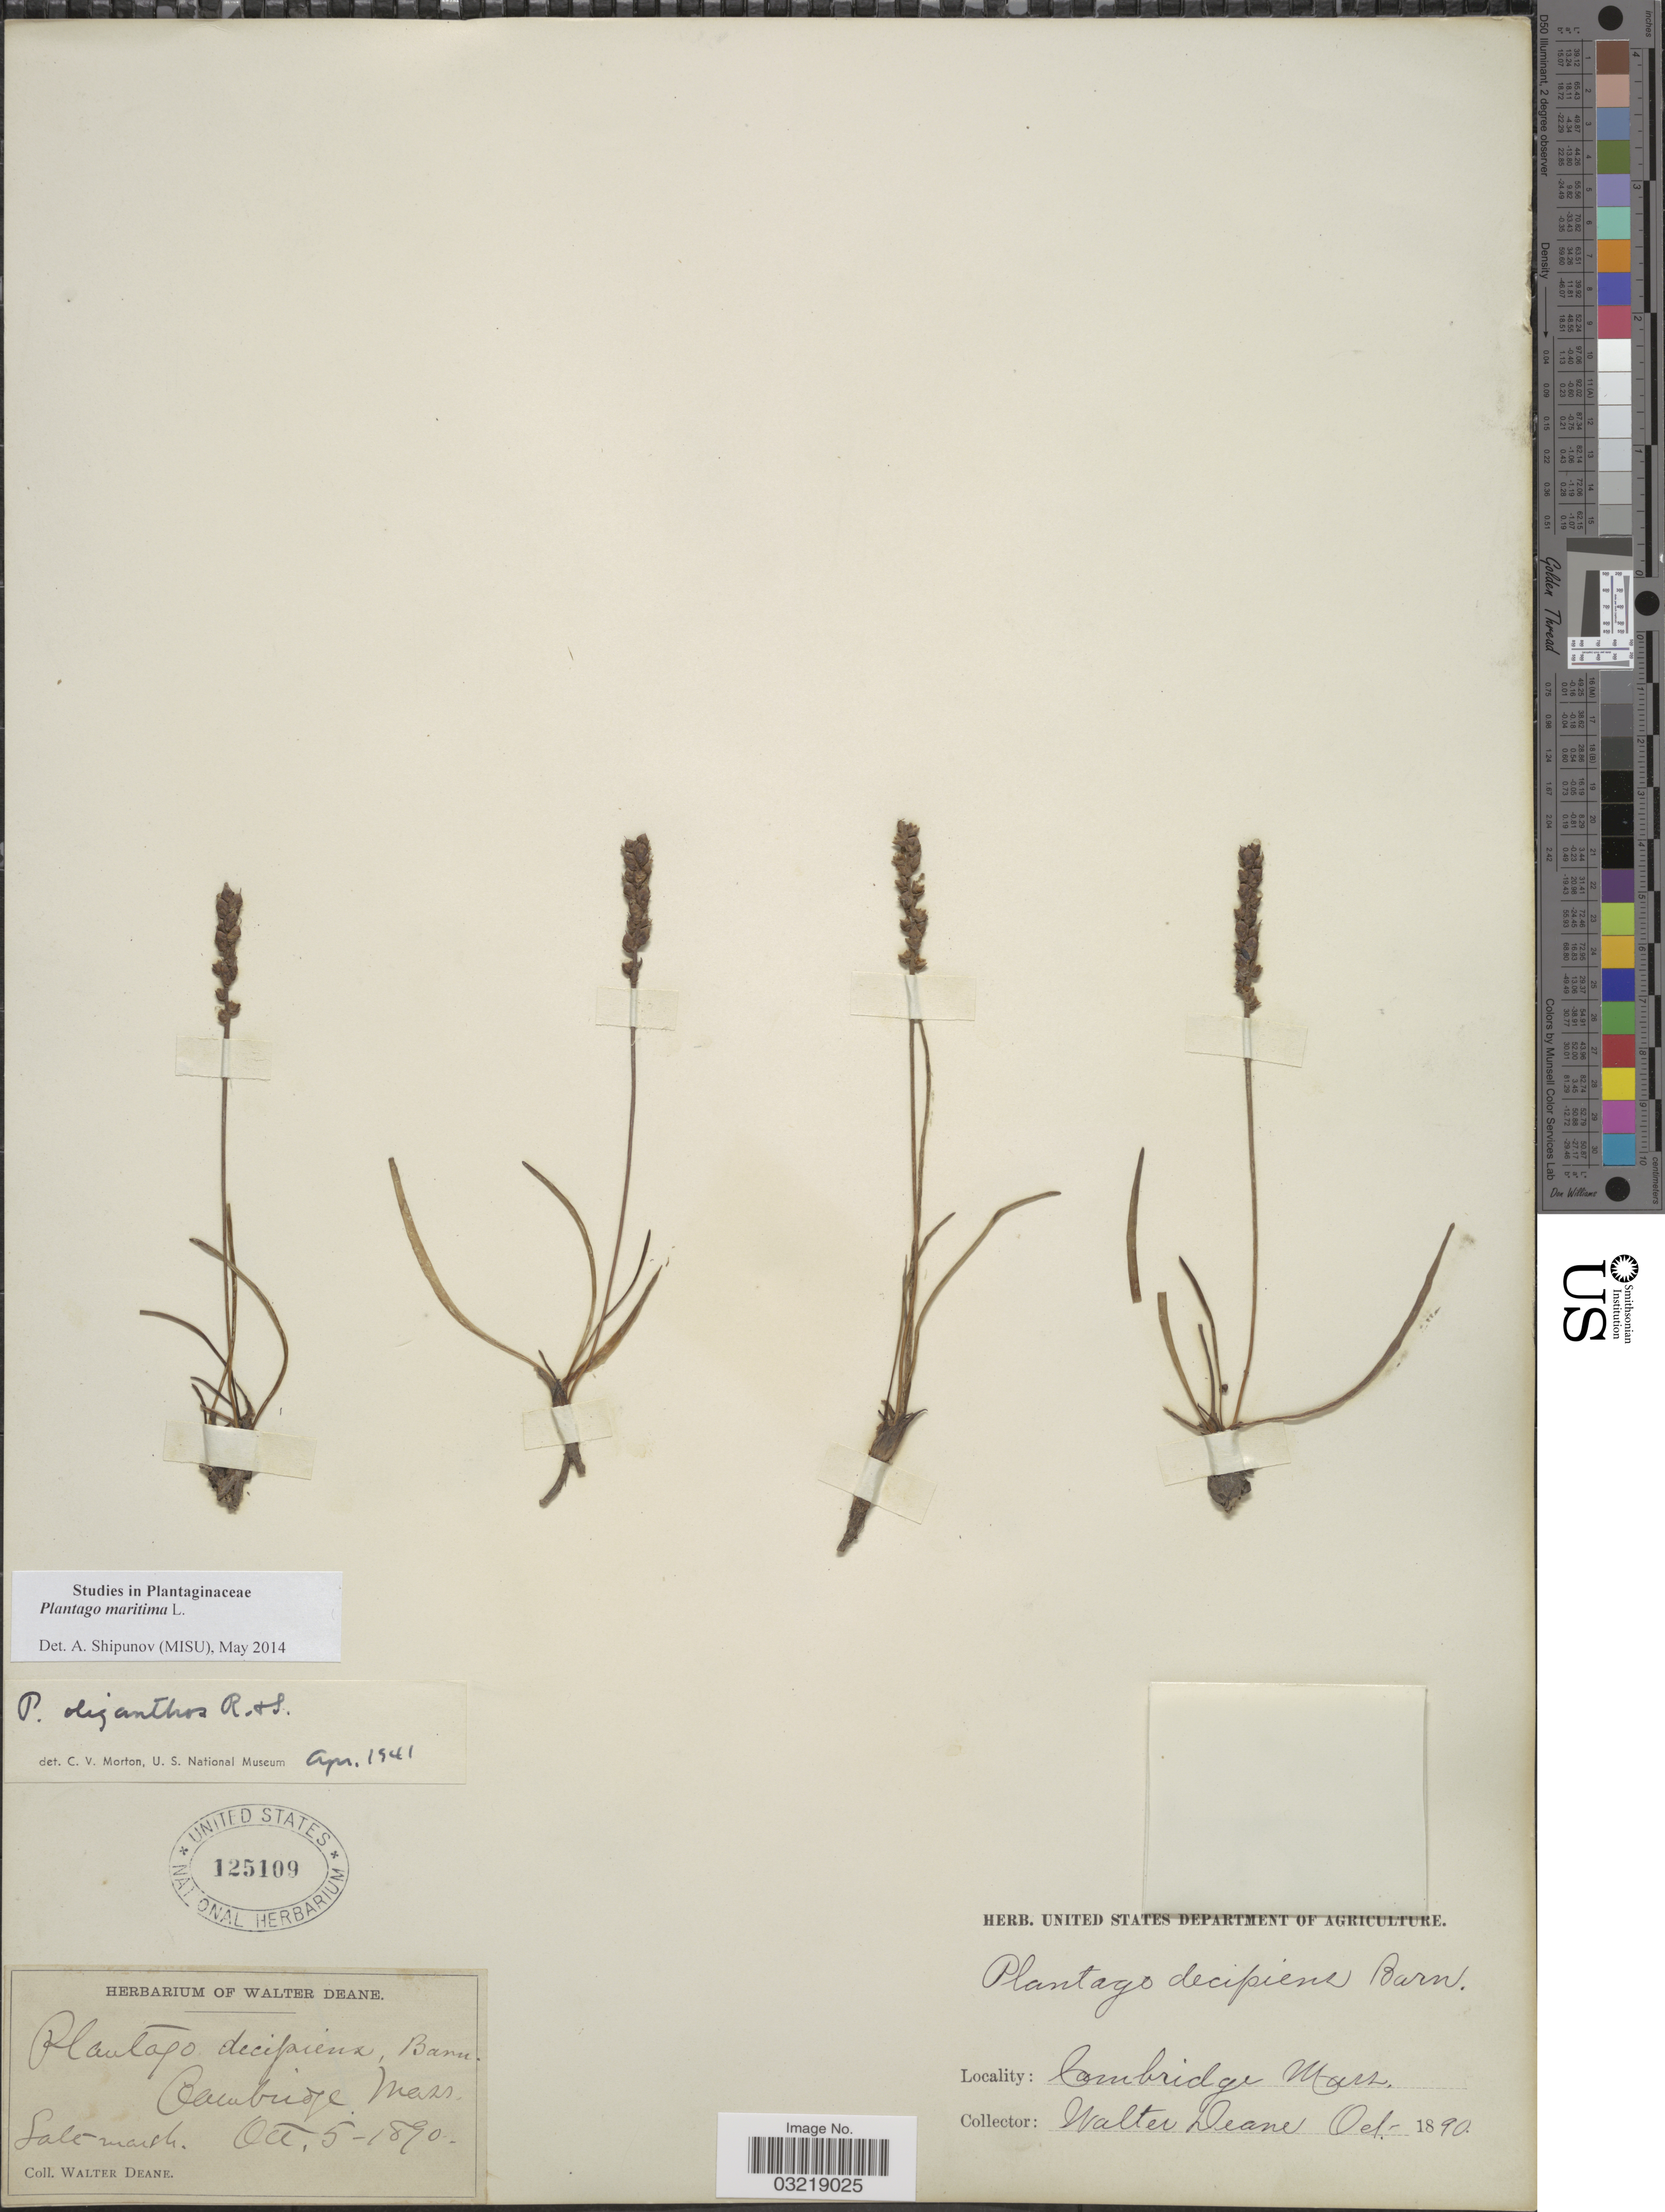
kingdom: Plantae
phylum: Tracheophyta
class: Magnoliopsida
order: Lamiales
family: Plantaginaceae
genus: Plantago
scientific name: Plantago maritima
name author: L.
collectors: W. Deane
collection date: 1890-10-05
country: United States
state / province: Massachusetts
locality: Cambridge.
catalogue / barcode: US 125109